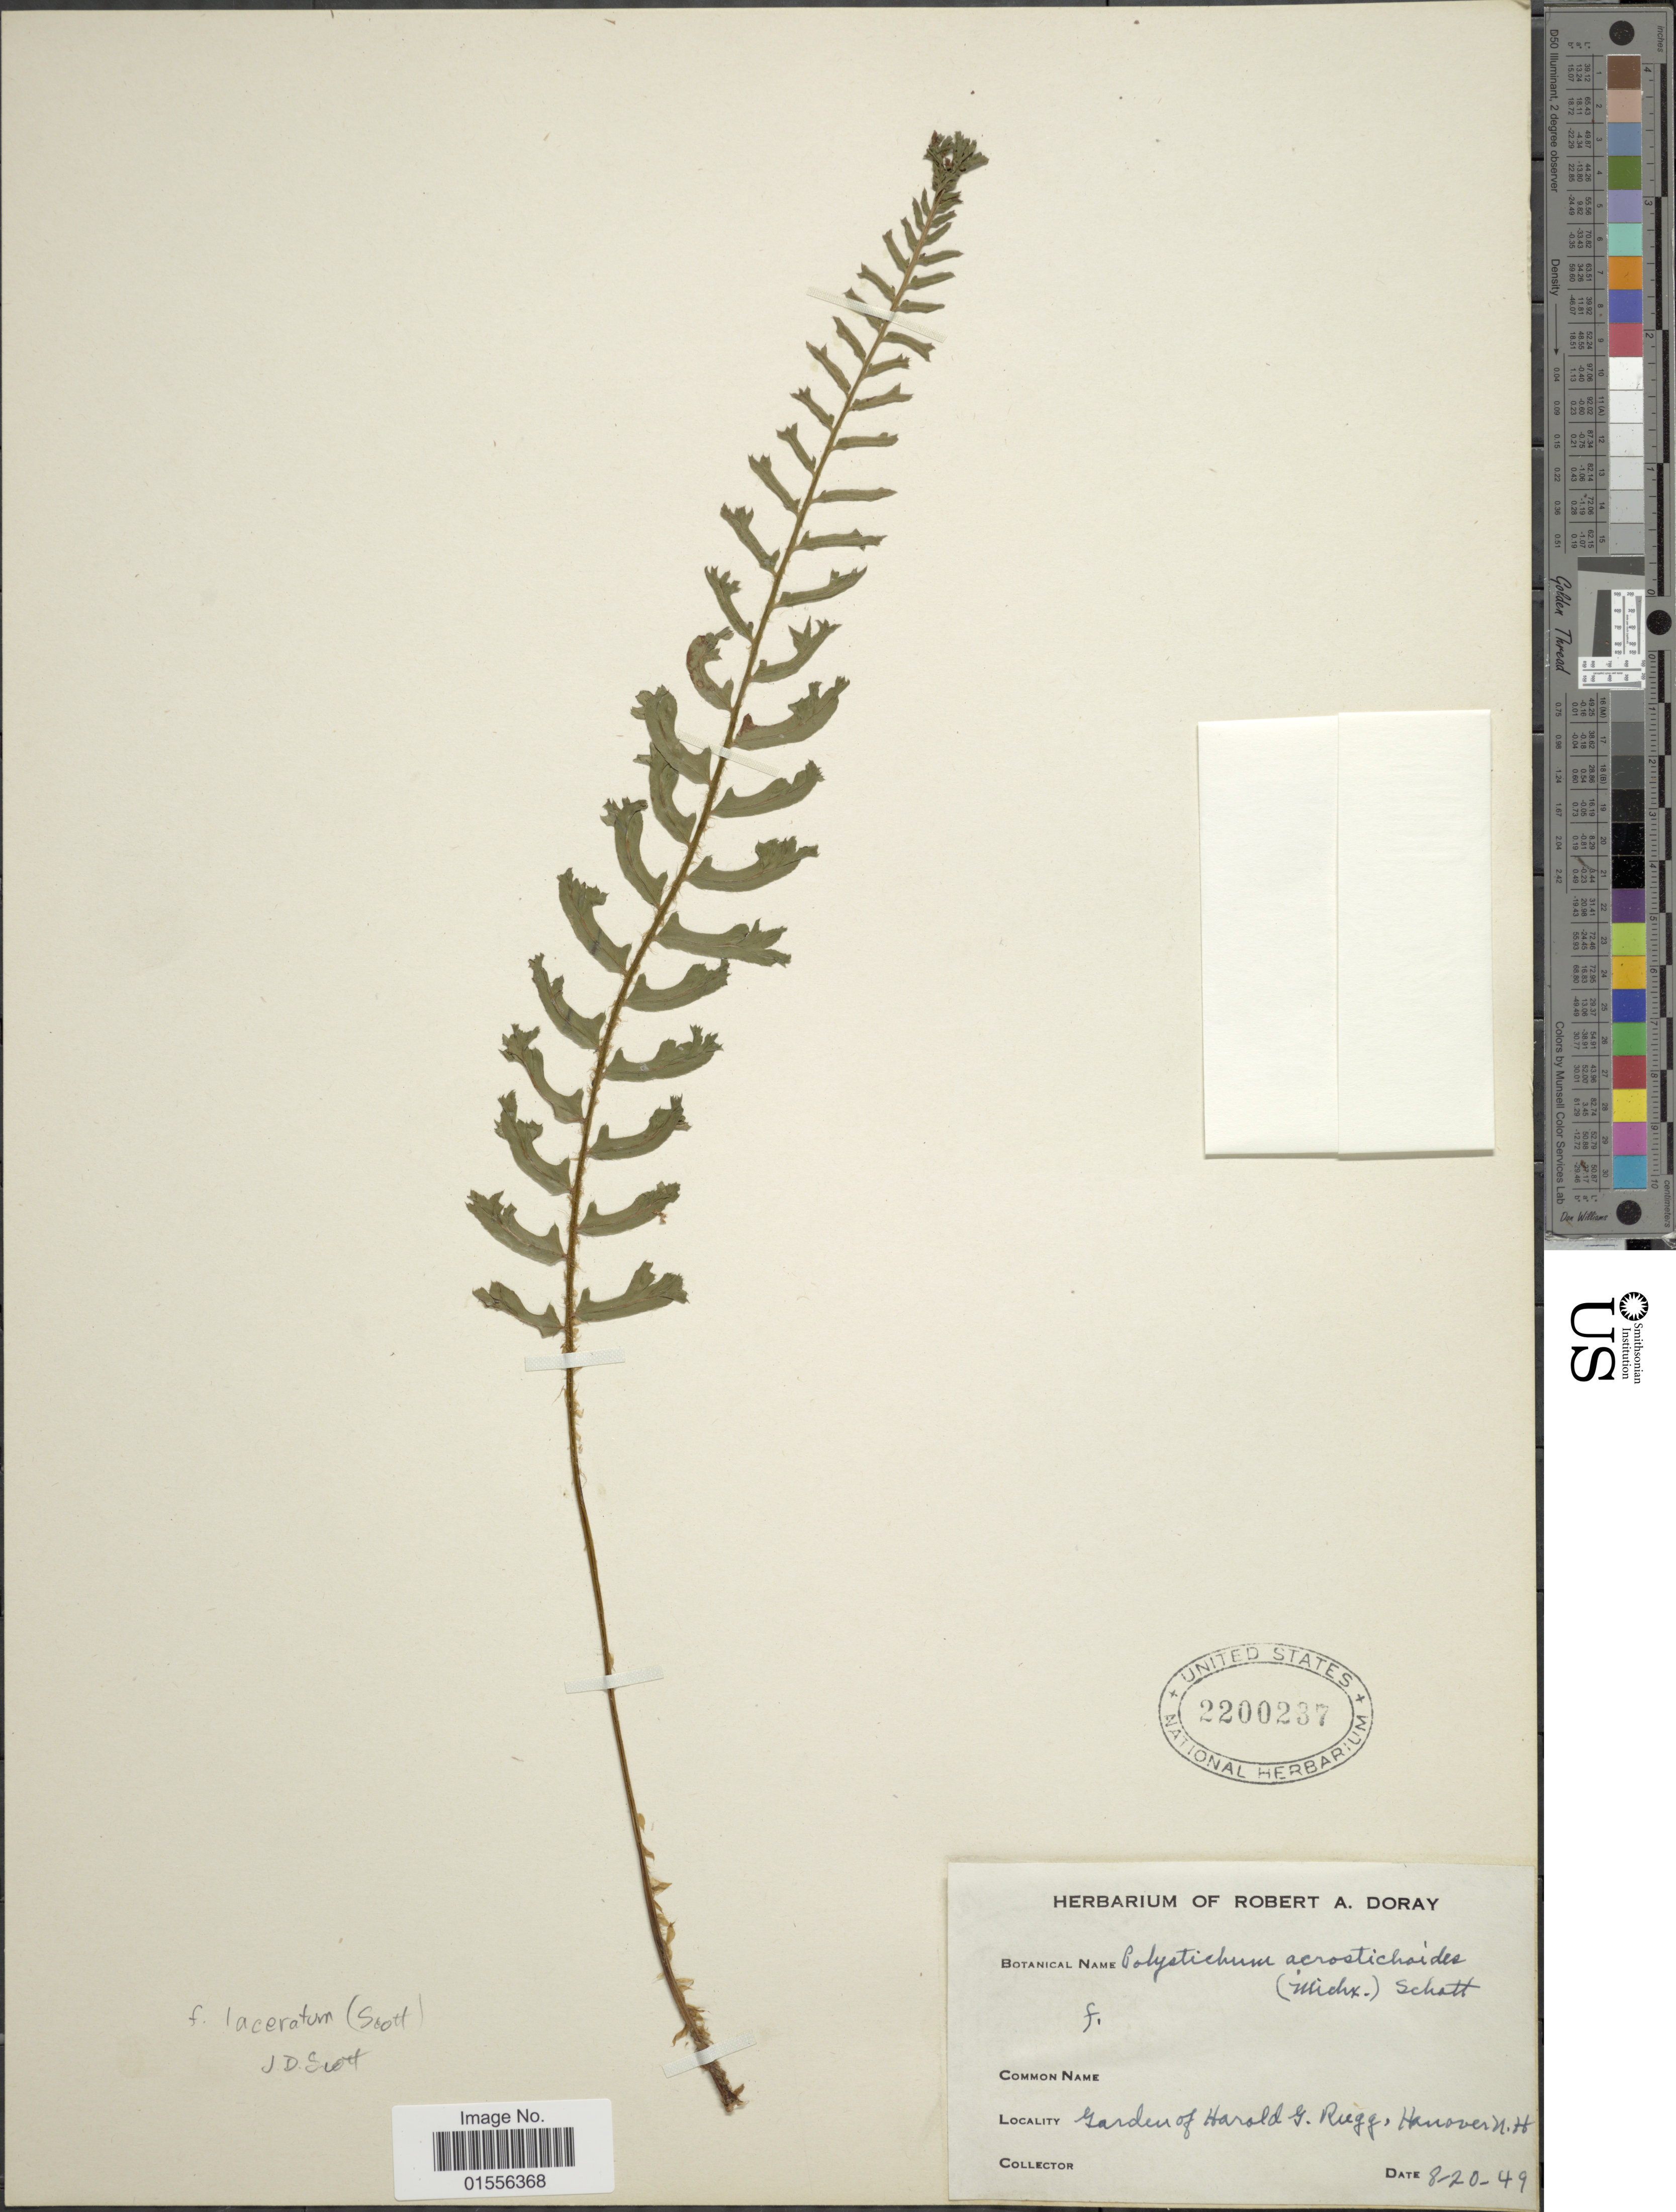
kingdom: Plantae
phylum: Tracheophyta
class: Polypodiopsida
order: Polypodiales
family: Dryopteridaceae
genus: Polystichum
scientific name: Polystichum acrostichoides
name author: (Michx.) Schott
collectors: H. Rugg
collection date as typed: Transcribed d/m/y: 20/8/49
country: United States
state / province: New Hampshire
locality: Garden of Hanover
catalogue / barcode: US 2200237